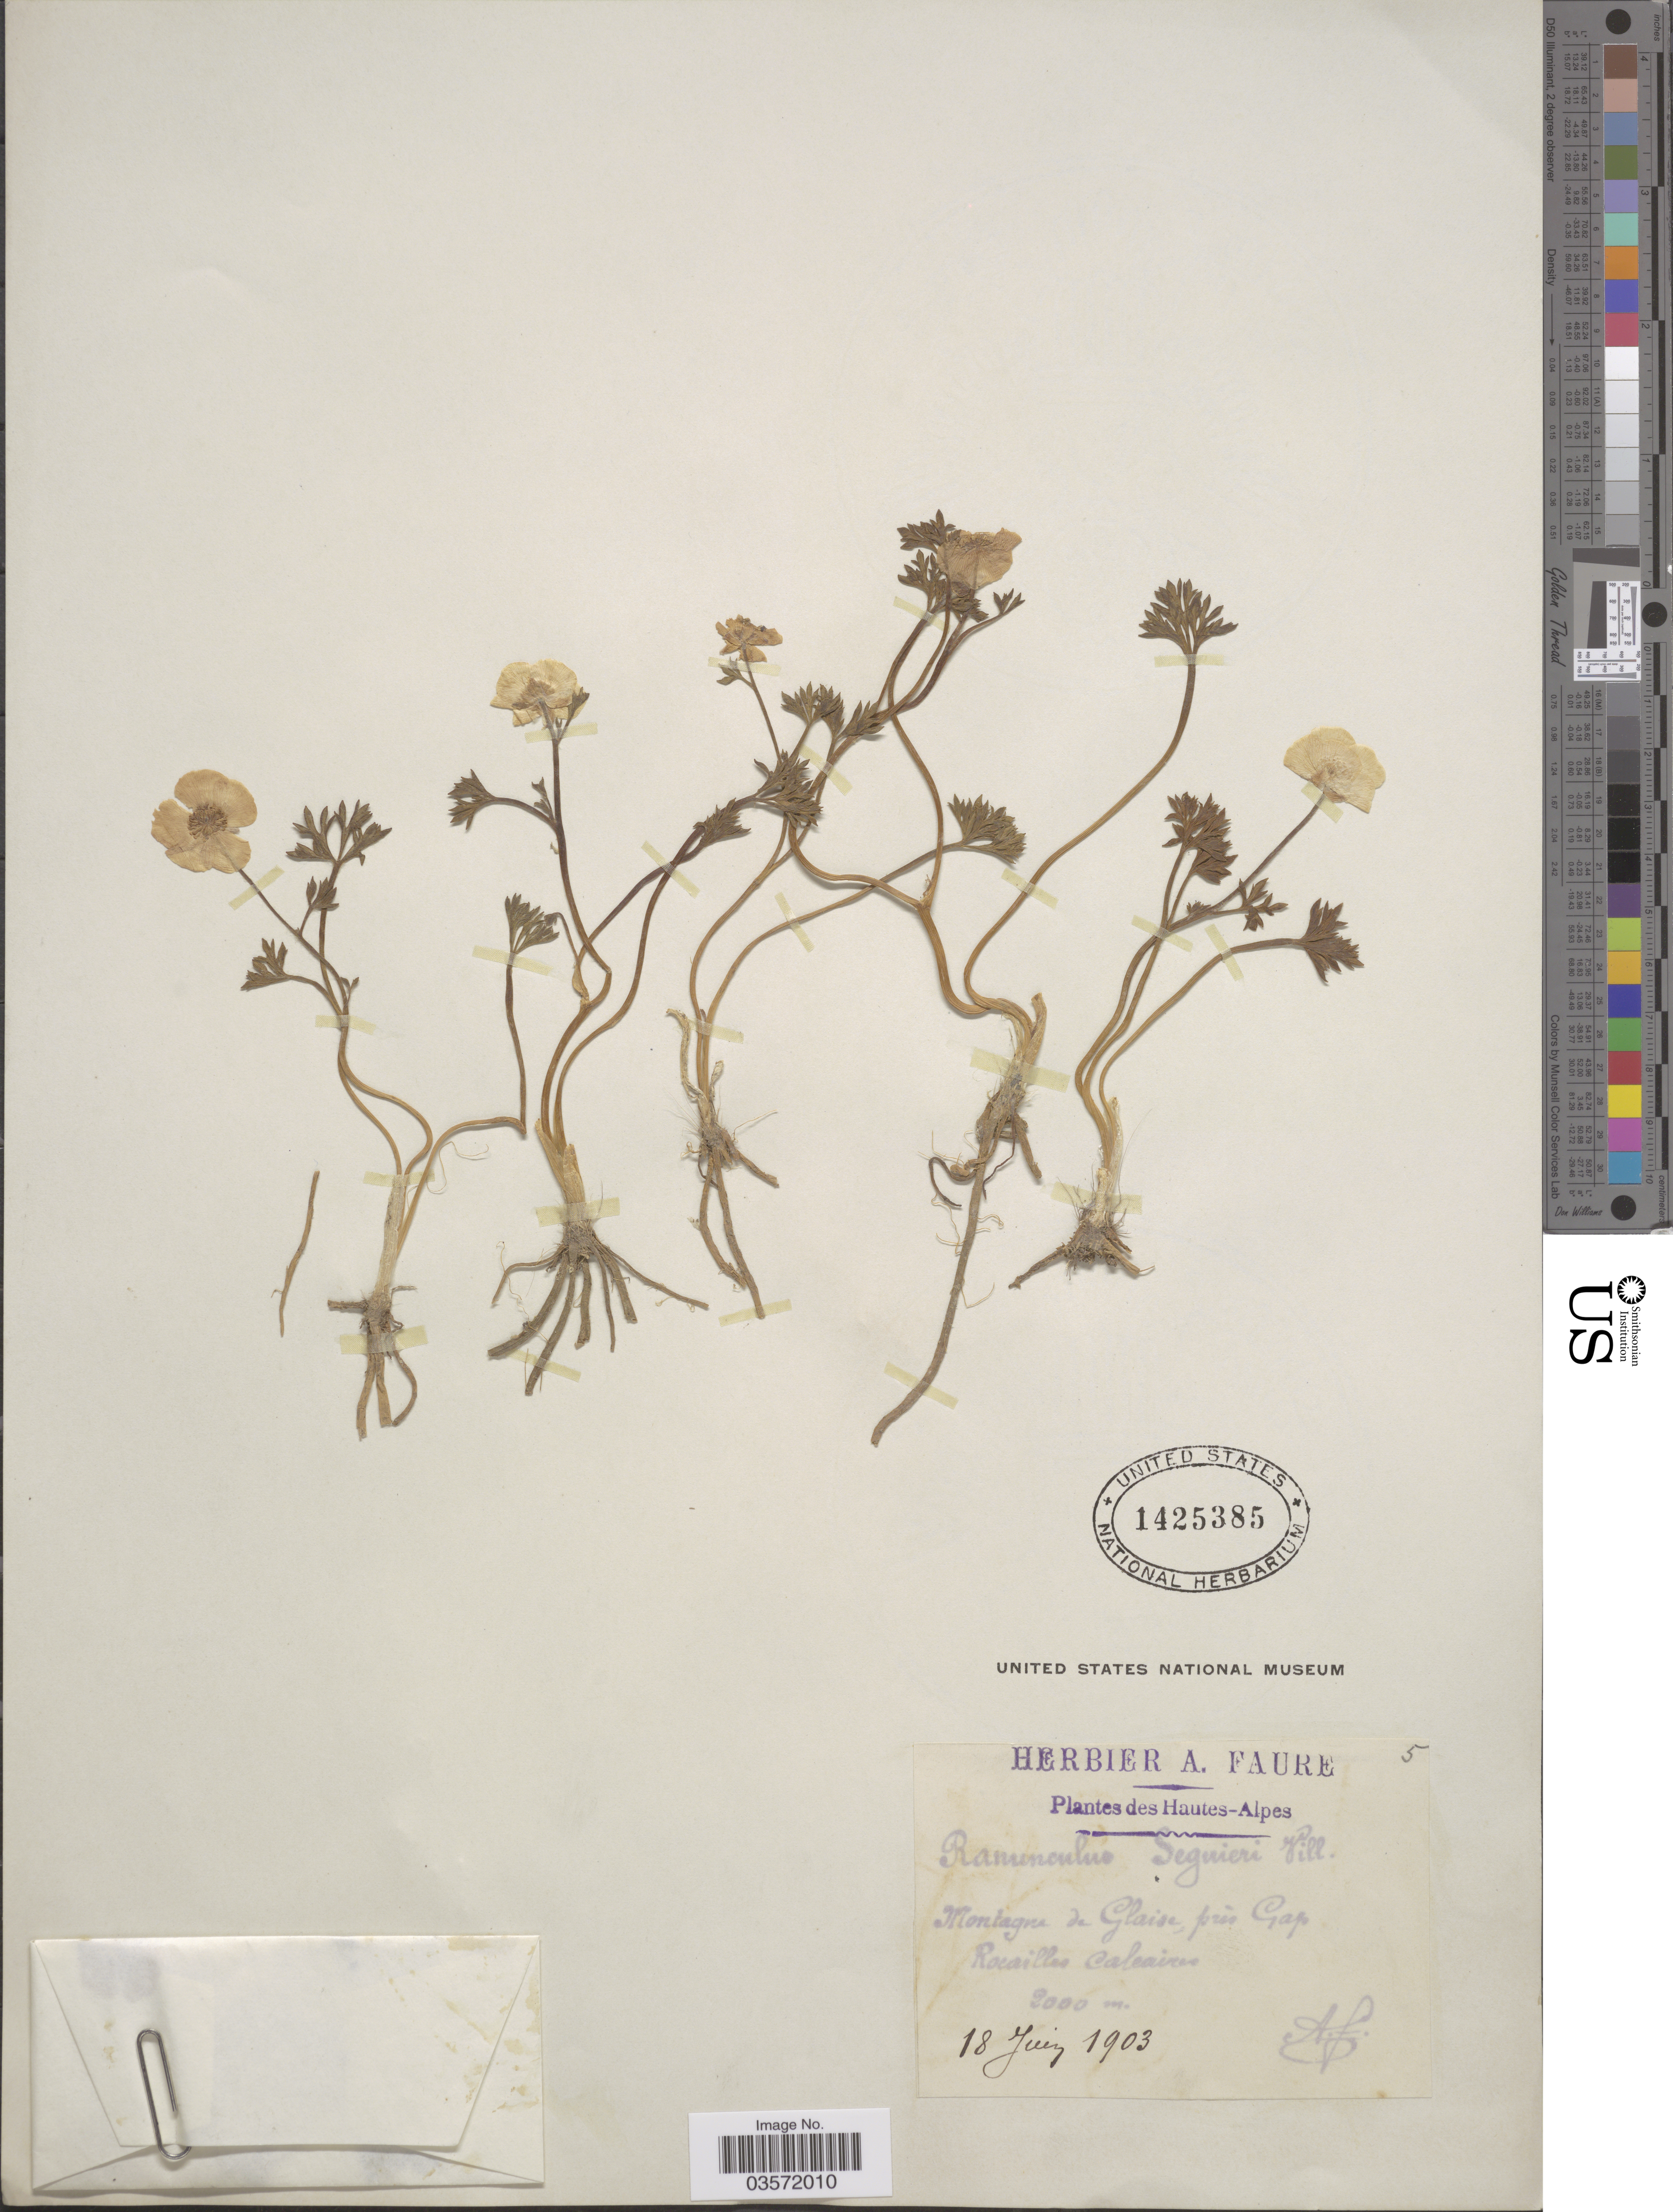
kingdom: Plantae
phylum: Tracheophyta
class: Magnoliopsida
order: Ranunculales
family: Ranunculaceae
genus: Ranunculus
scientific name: Ranunculus seguieri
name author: Vill.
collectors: A. Faure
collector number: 5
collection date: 1903-06-18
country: France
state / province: Provence-Alpes-Côte d'Azur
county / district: Hautes-Alpes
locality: Hautes-Alpes. Montagne de Glaise, prés Gap Rocailles Caleaires.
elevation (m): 2000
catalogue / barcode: US 1425385